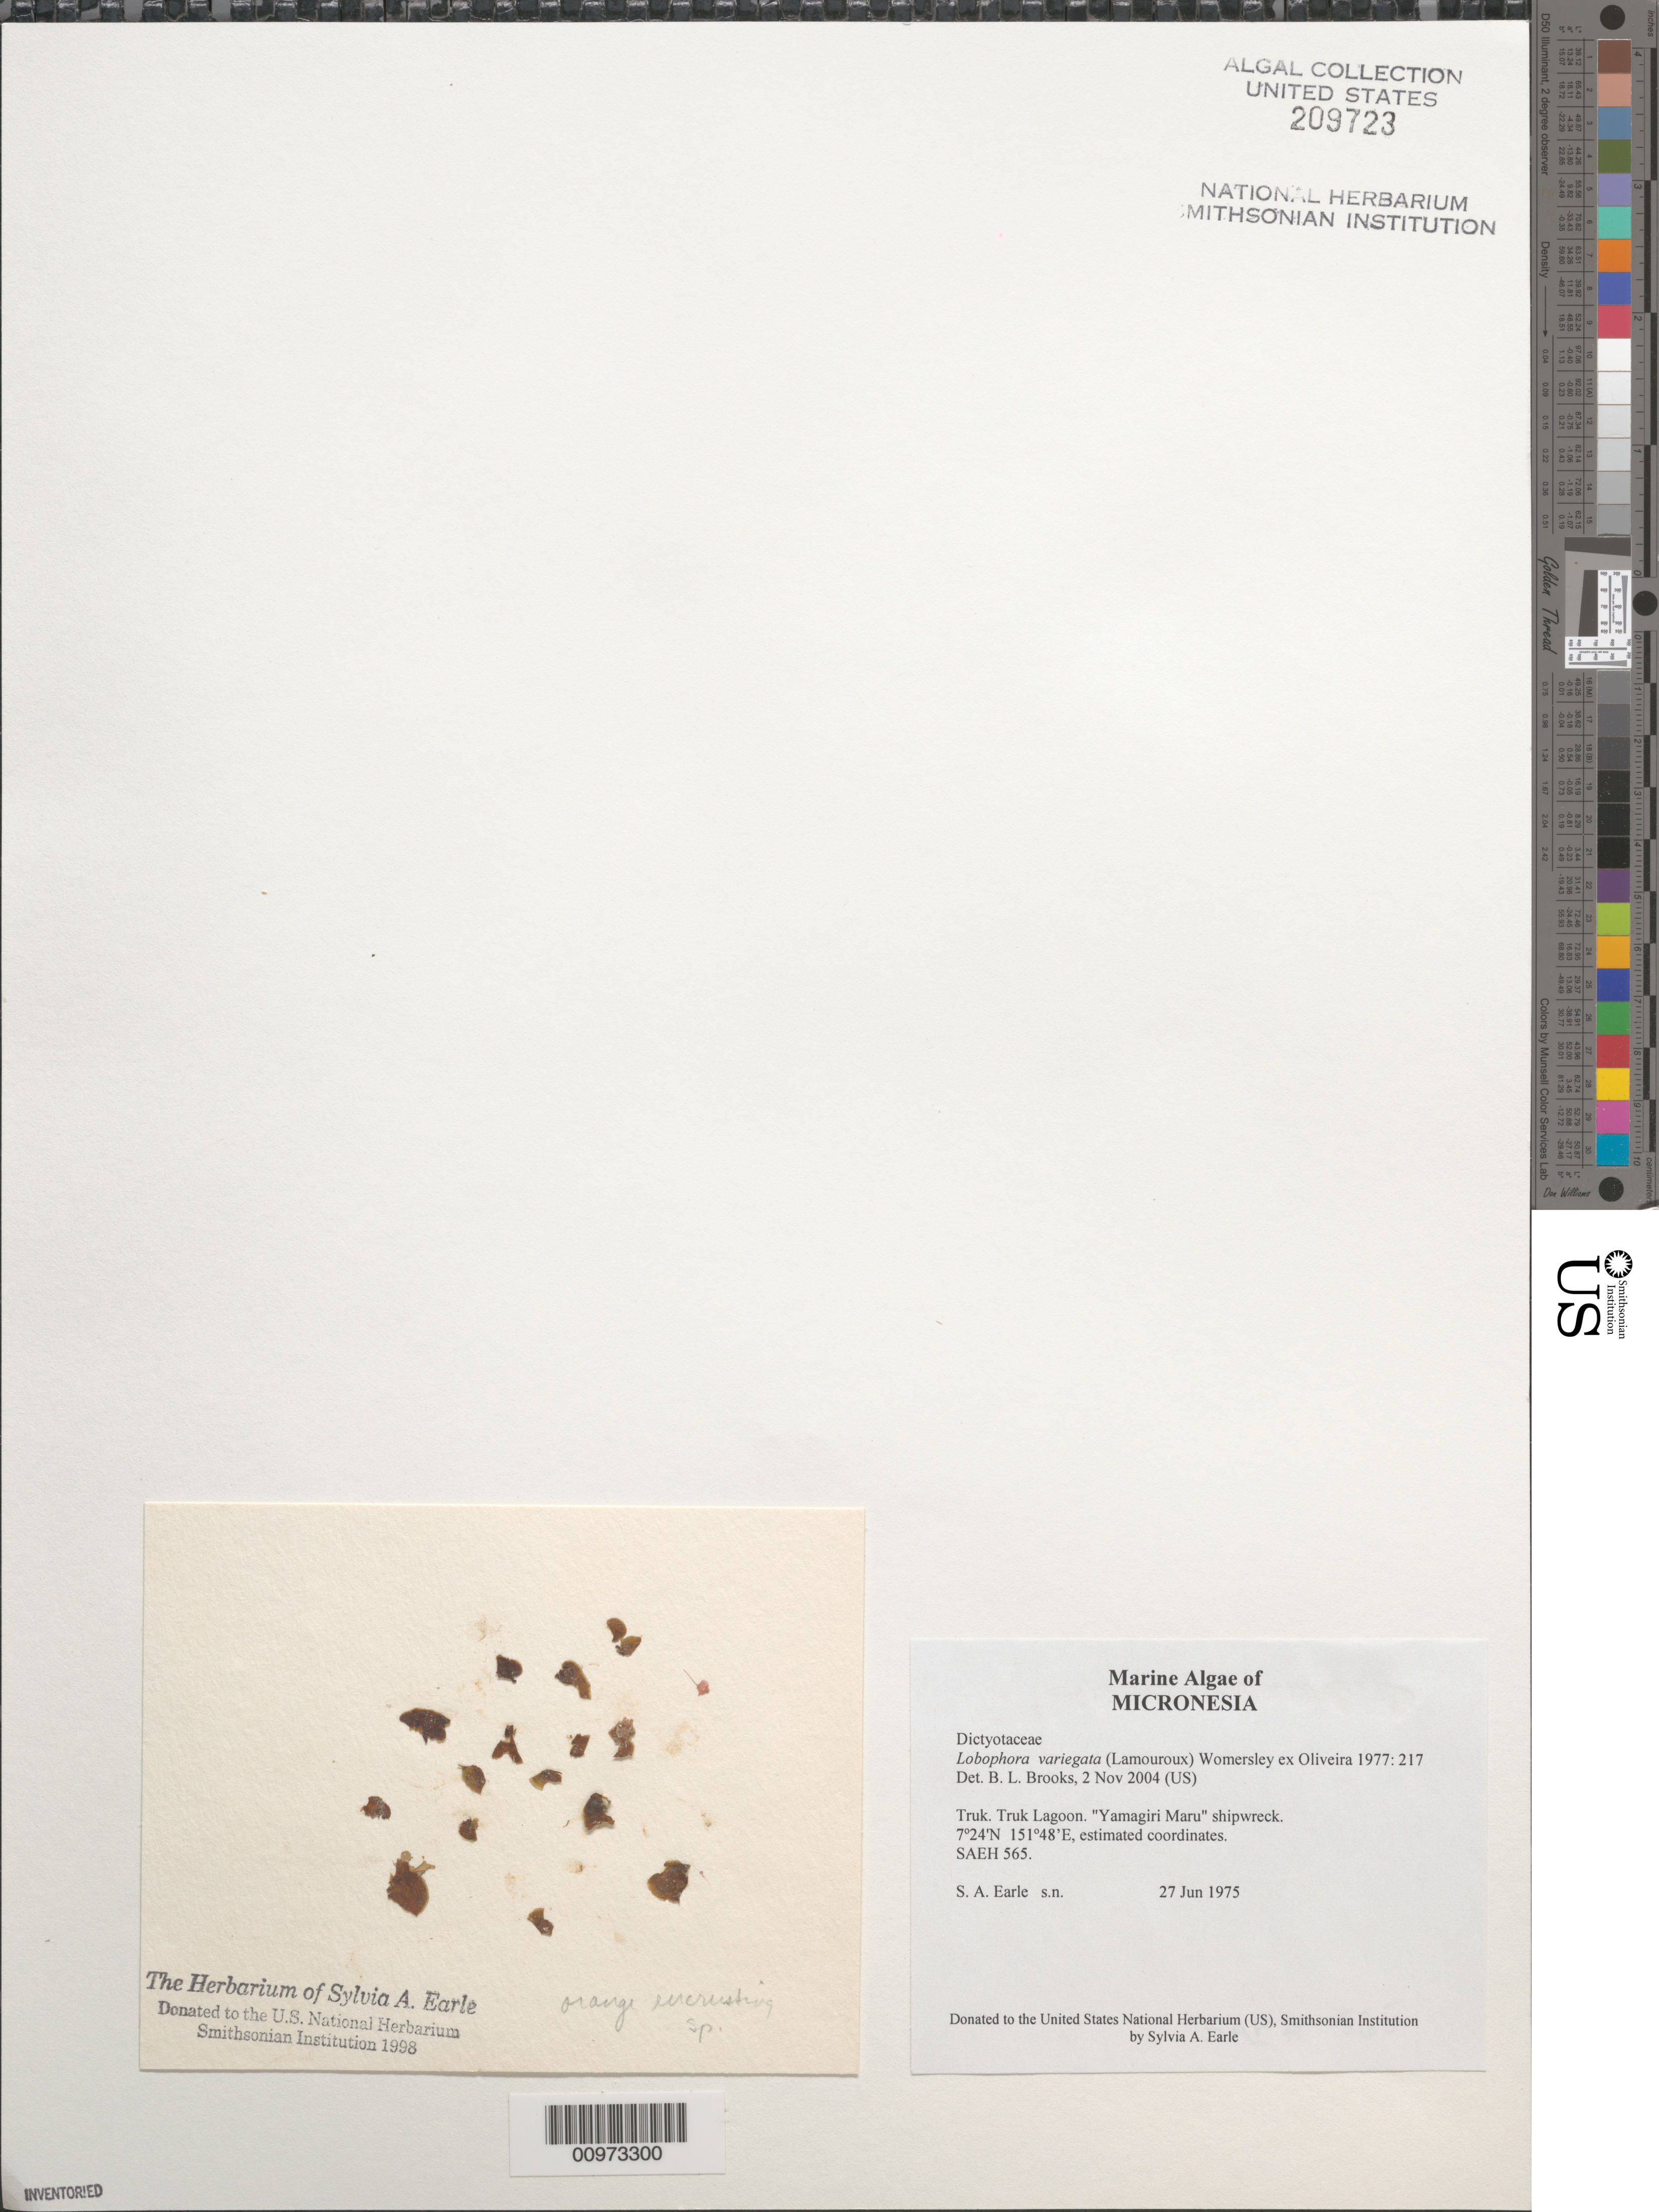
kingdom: Chromista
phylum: Ochrophyta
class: Phaeophyceae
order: Dictyotales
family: Dictyotaceae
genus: Lobophora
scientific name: Lobophora variegata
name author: (J.V.Lamouroux) Womersley & E.C. Oliveira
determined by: Brooks, B. L., (BOT), Smithsonian Institution - National Museum of Natural History (UNITED STATES)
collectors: S. A. Earle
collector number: SAEH 565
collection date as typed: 27 Jun 1975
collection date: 1975-06-27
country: Micronesia, Federated States of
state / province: Truk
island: Truk (Chuuk) Is.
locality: Chuuk Lagoon (Truk Lagoon), Yamagiri Maru shipwreck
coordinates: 7 24'N, 151 48'E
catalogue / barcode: US 209723